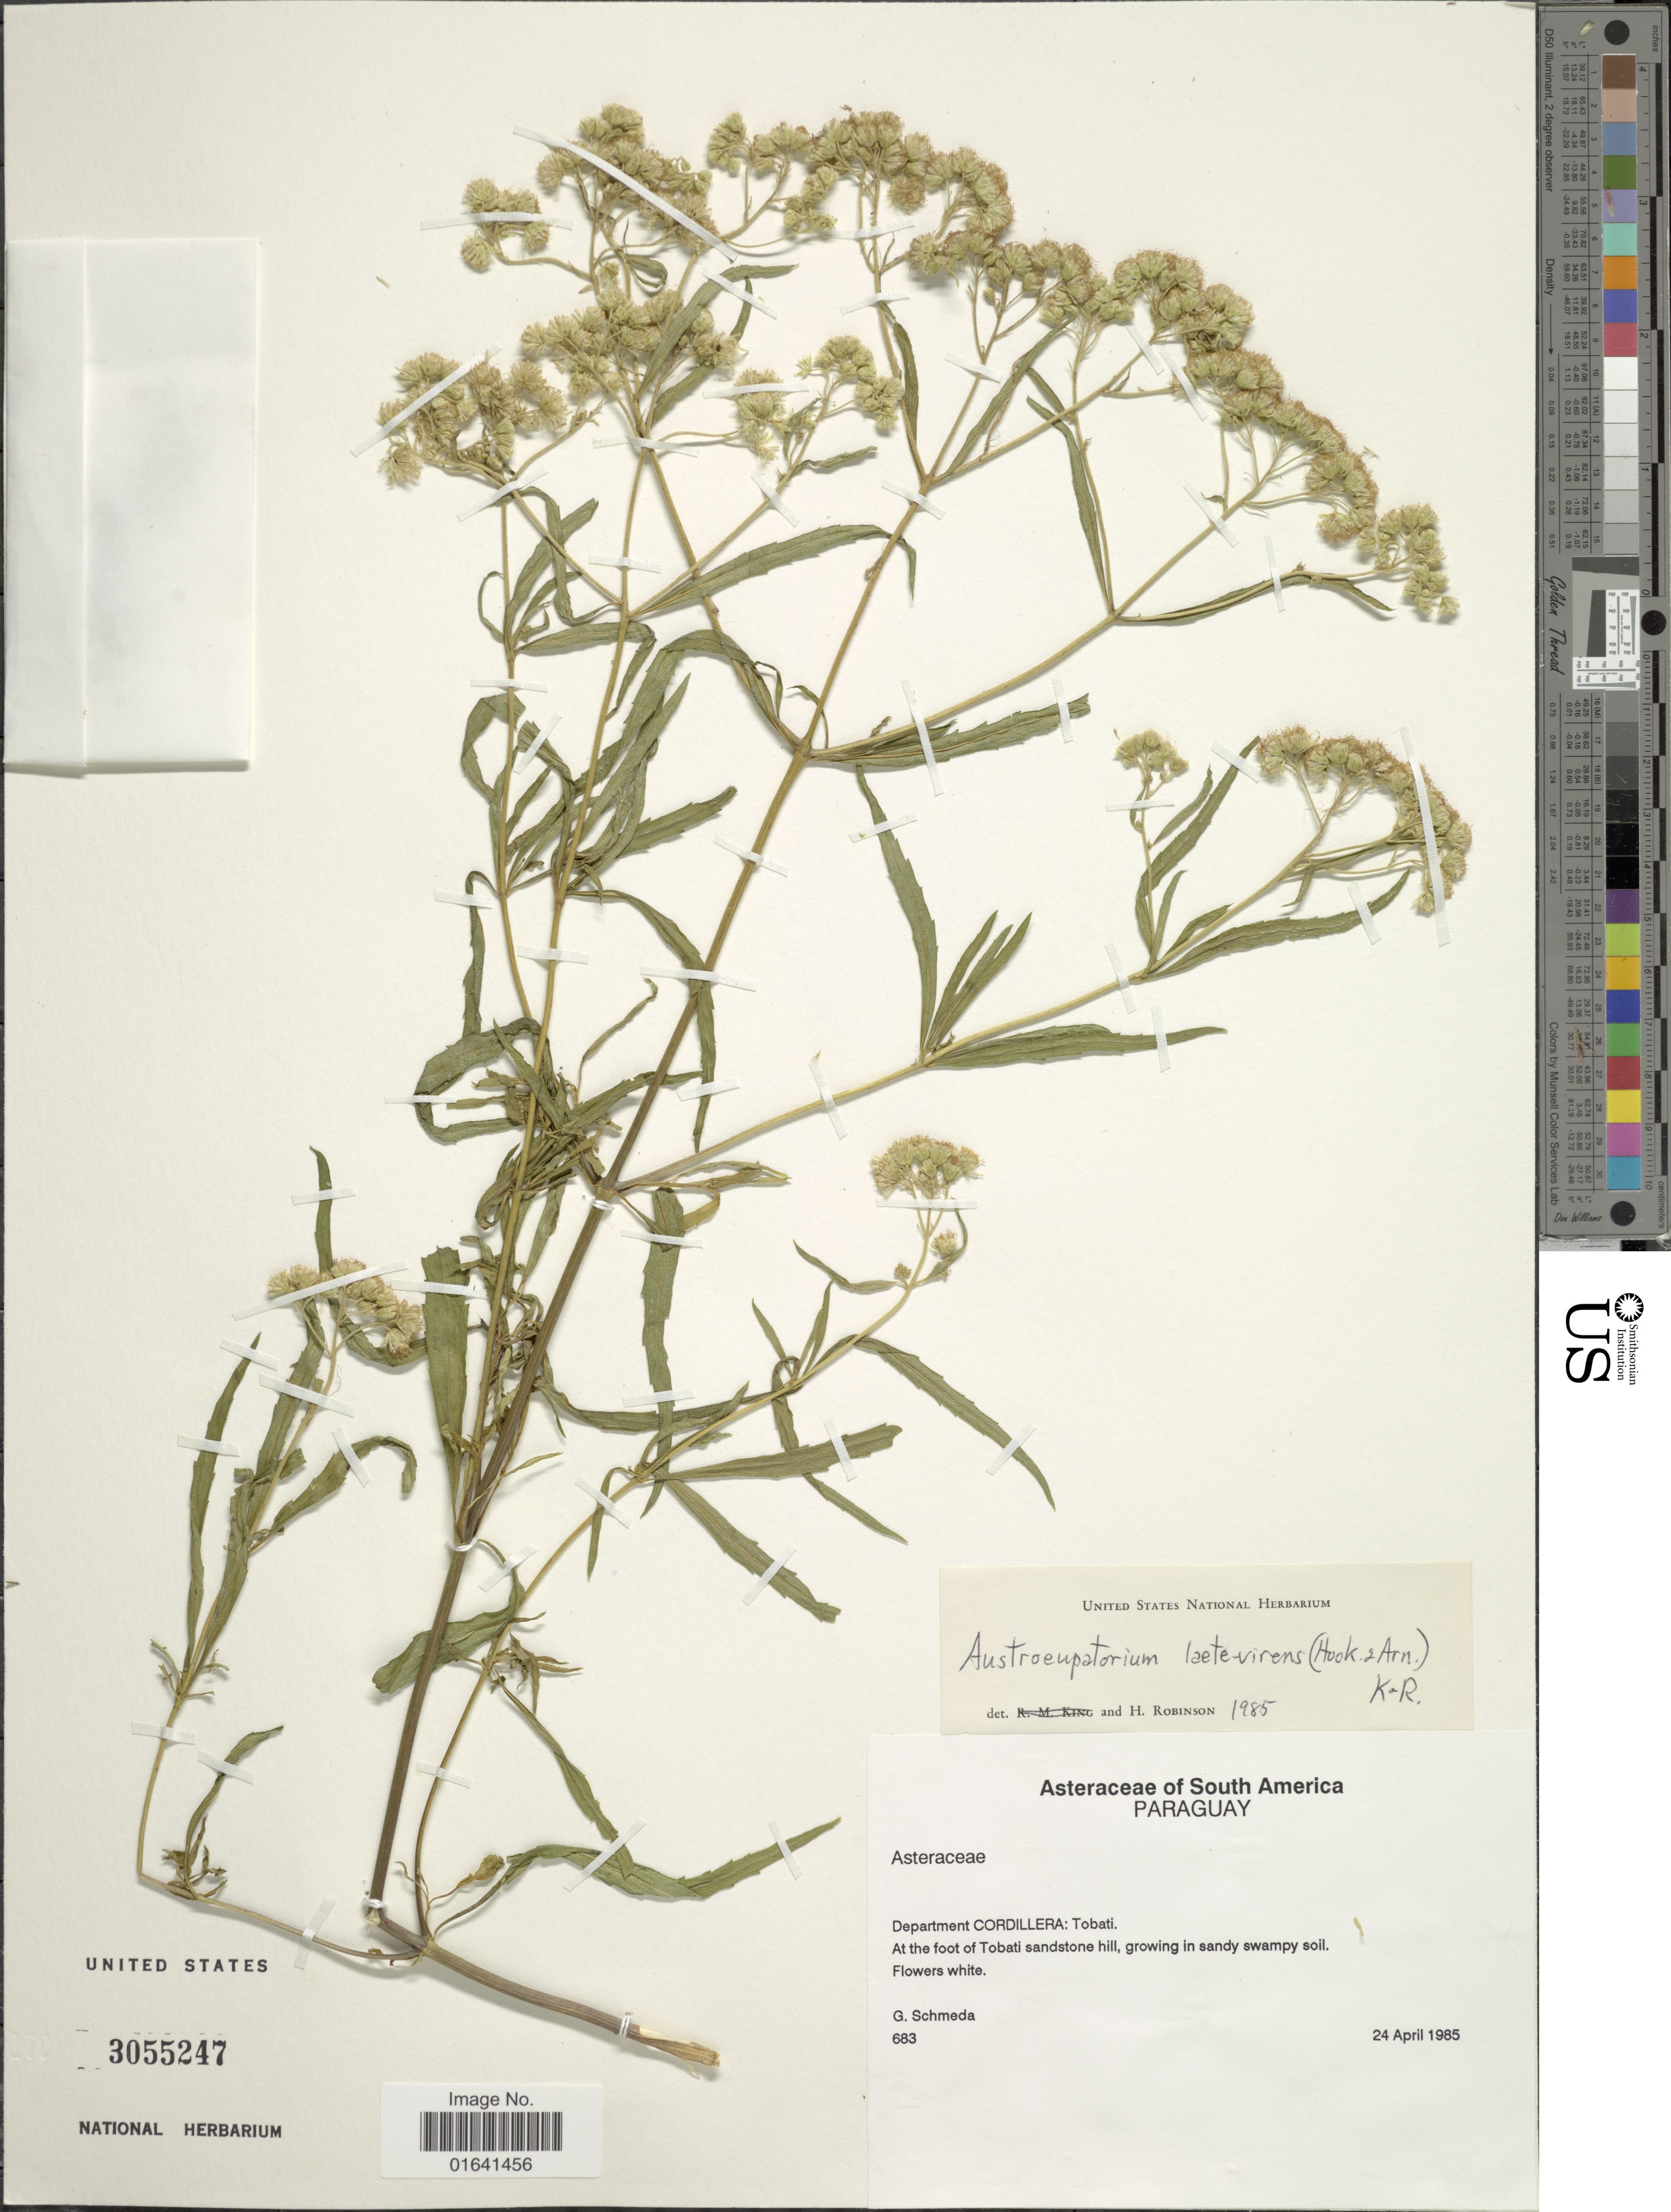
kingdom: Plantae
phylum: Tracheophyta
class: Magnoliopsida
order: Asterales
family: Asteraceae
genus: Austroeupatorium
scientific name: Austroeupatorium laete-virens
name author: (Hook. & Arn.) R.M. King & H. Rob.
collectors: G. Schmeda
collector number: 683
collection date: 1985-04-24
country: Paraguay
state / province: Cordillera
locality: Department Cordillera: Tobati. at the foot of Tobati sandstone hill, growing in sandy swampy soil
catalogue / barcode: US 3055247